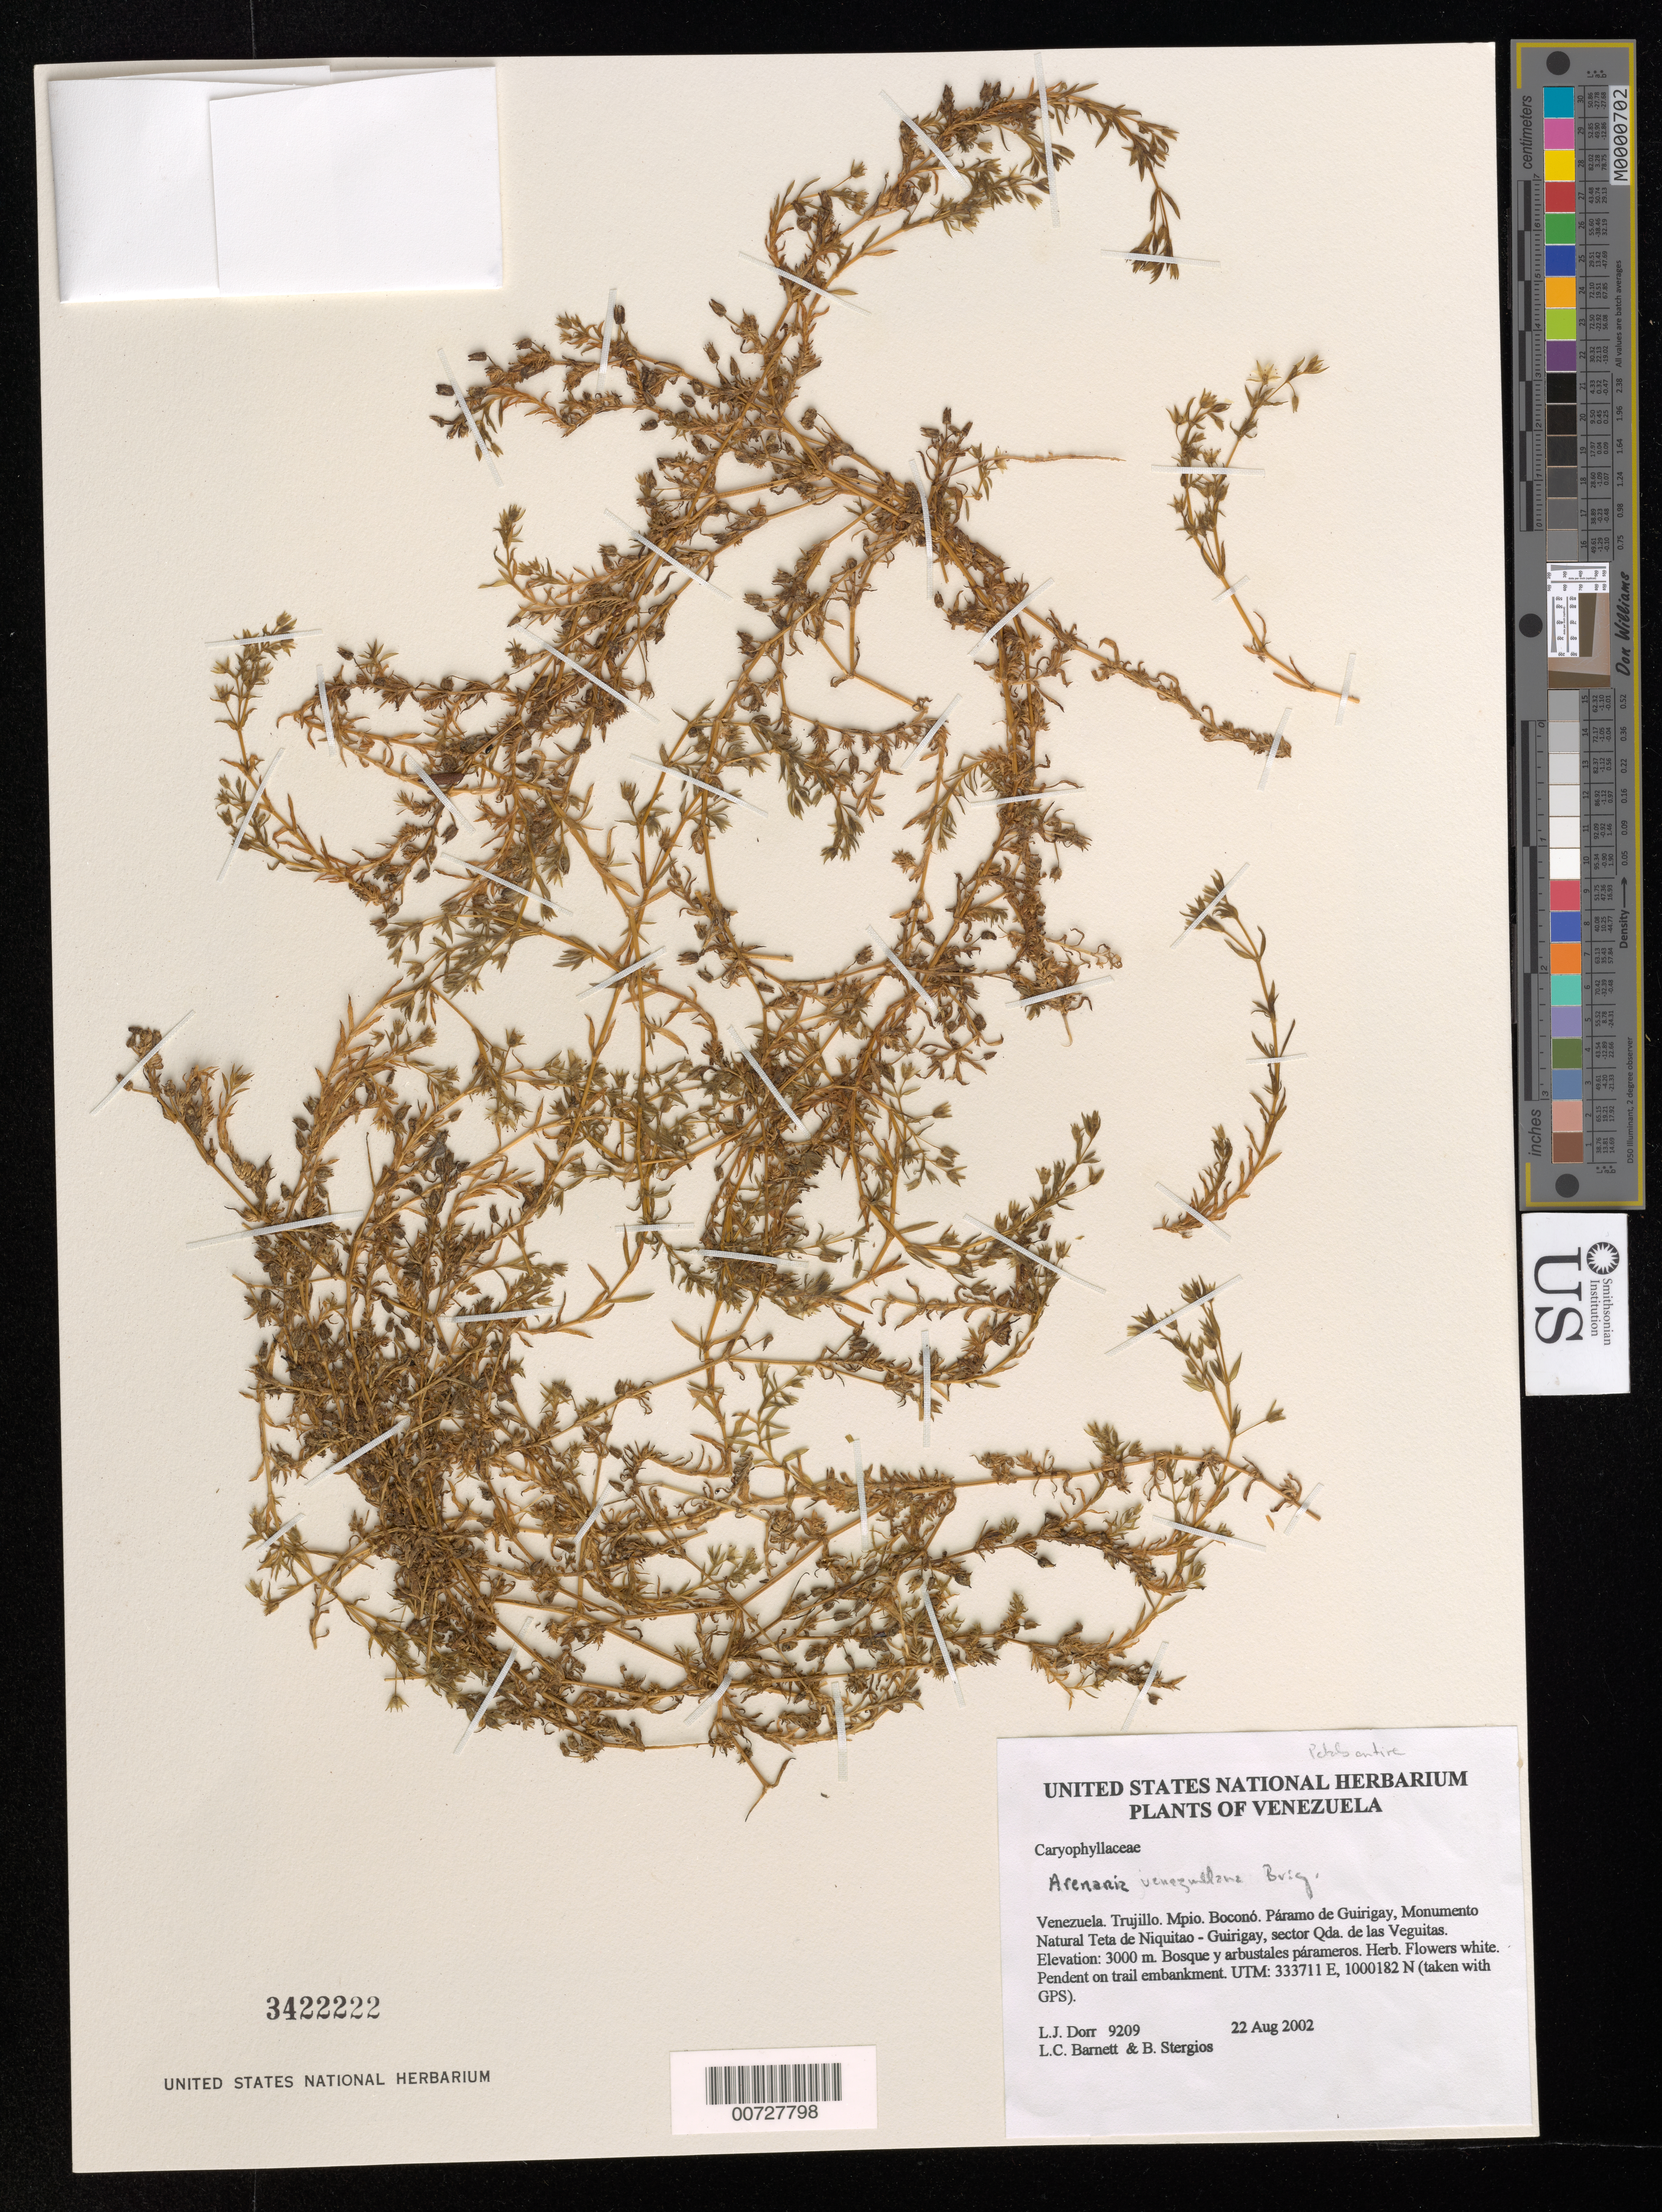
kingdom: Plantae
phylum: Tracheophyta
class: Magnoliopsida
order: Caryophyllales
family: Caryophyllaceae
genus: Arenaria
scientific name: Arenaria venezuelana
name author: Briq.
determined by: Dorr, L. J., (BOT), Smithsonian Institution - National Museum of Natural History (UNITED STATES)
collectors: L. J. Dorr, L. C. Barnett & B. G. Stergios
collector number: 9209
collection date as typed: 22 Aug 2002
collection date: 2002-08-22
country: Venezuela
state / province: Trujillo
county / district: Boconó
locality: Páramo de Guirigay, Monumento Natural Teta de Niquitao - Guirigay, sector Las Veguitas.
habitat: Bosque y arbustales párameros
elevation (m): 3000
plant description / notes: PORT, PRC, US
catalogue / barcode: US 3422222